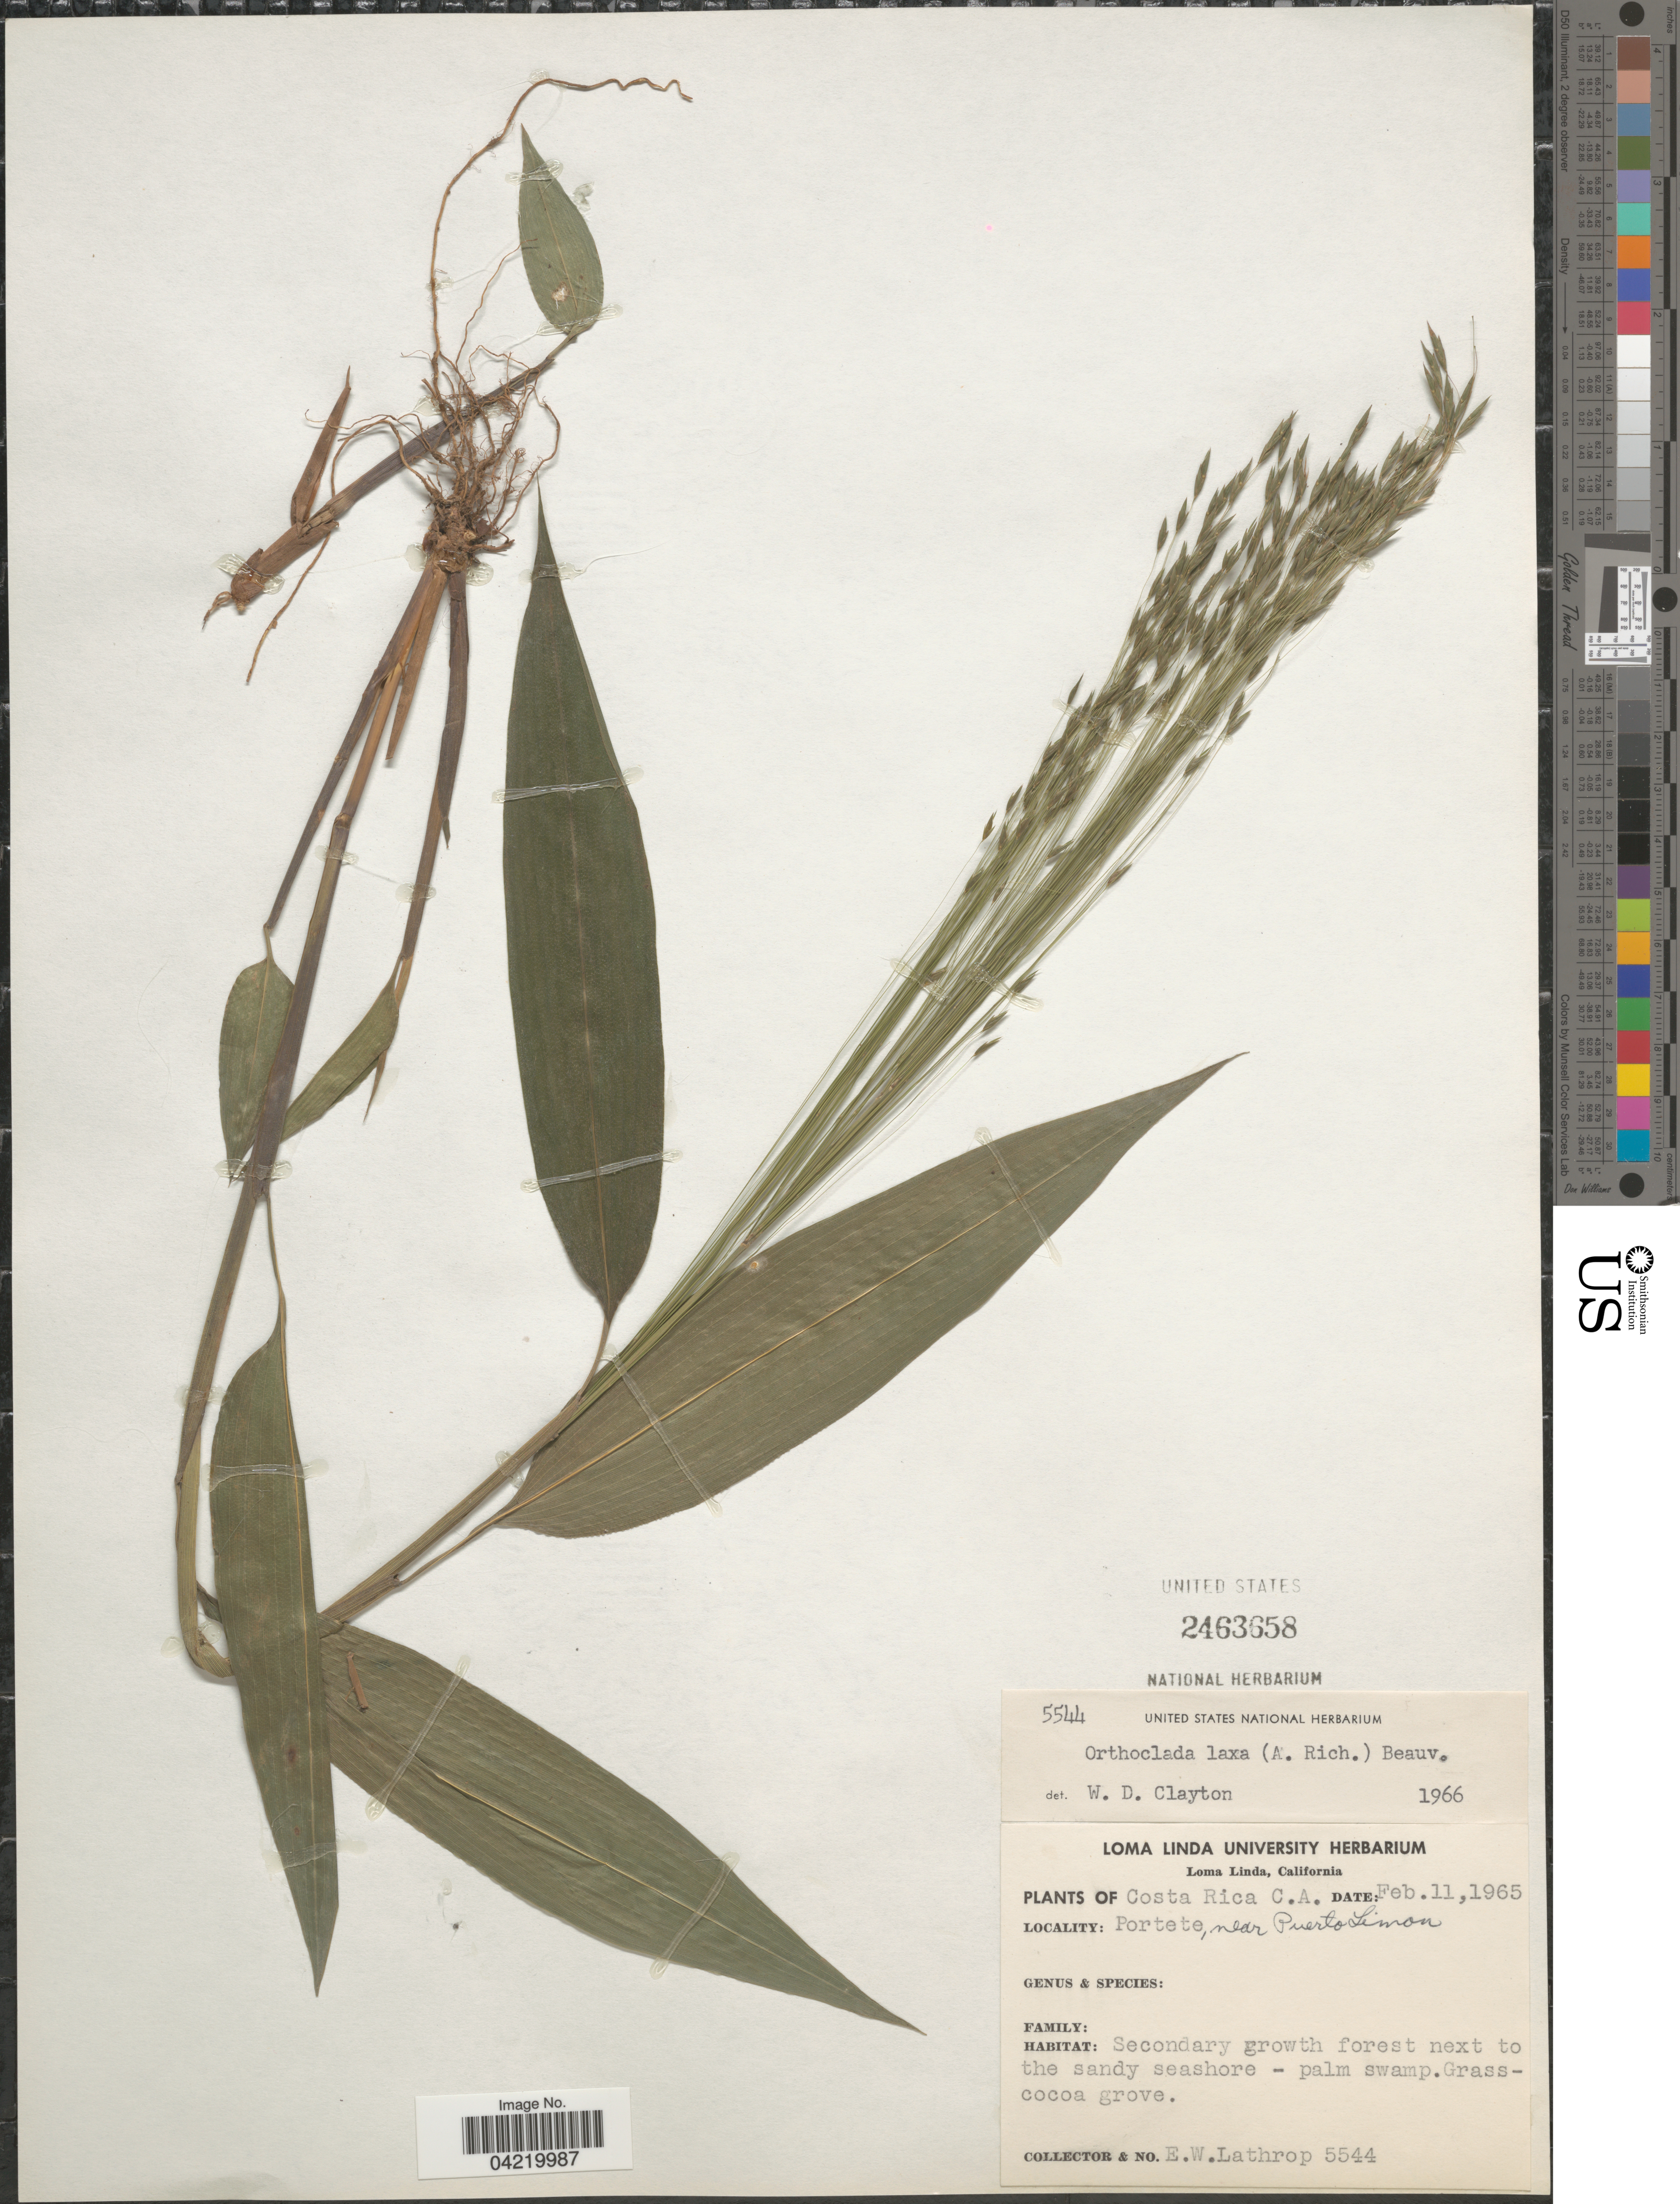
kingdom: Plantae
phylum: Tracheophyta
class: Liliopsida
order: Poales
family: Poaceae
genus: Orthoclada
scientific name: Orthoclada laxa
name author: P. Beauv.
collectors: E. W. Lathrop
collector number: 5544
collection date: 1965-02-11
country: Costa Rica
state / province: Limón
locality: Costa Rica C.A. Portete, near Puerto Limon. Secondary growth forest next to the sandy shore.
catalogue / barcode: US 2463658